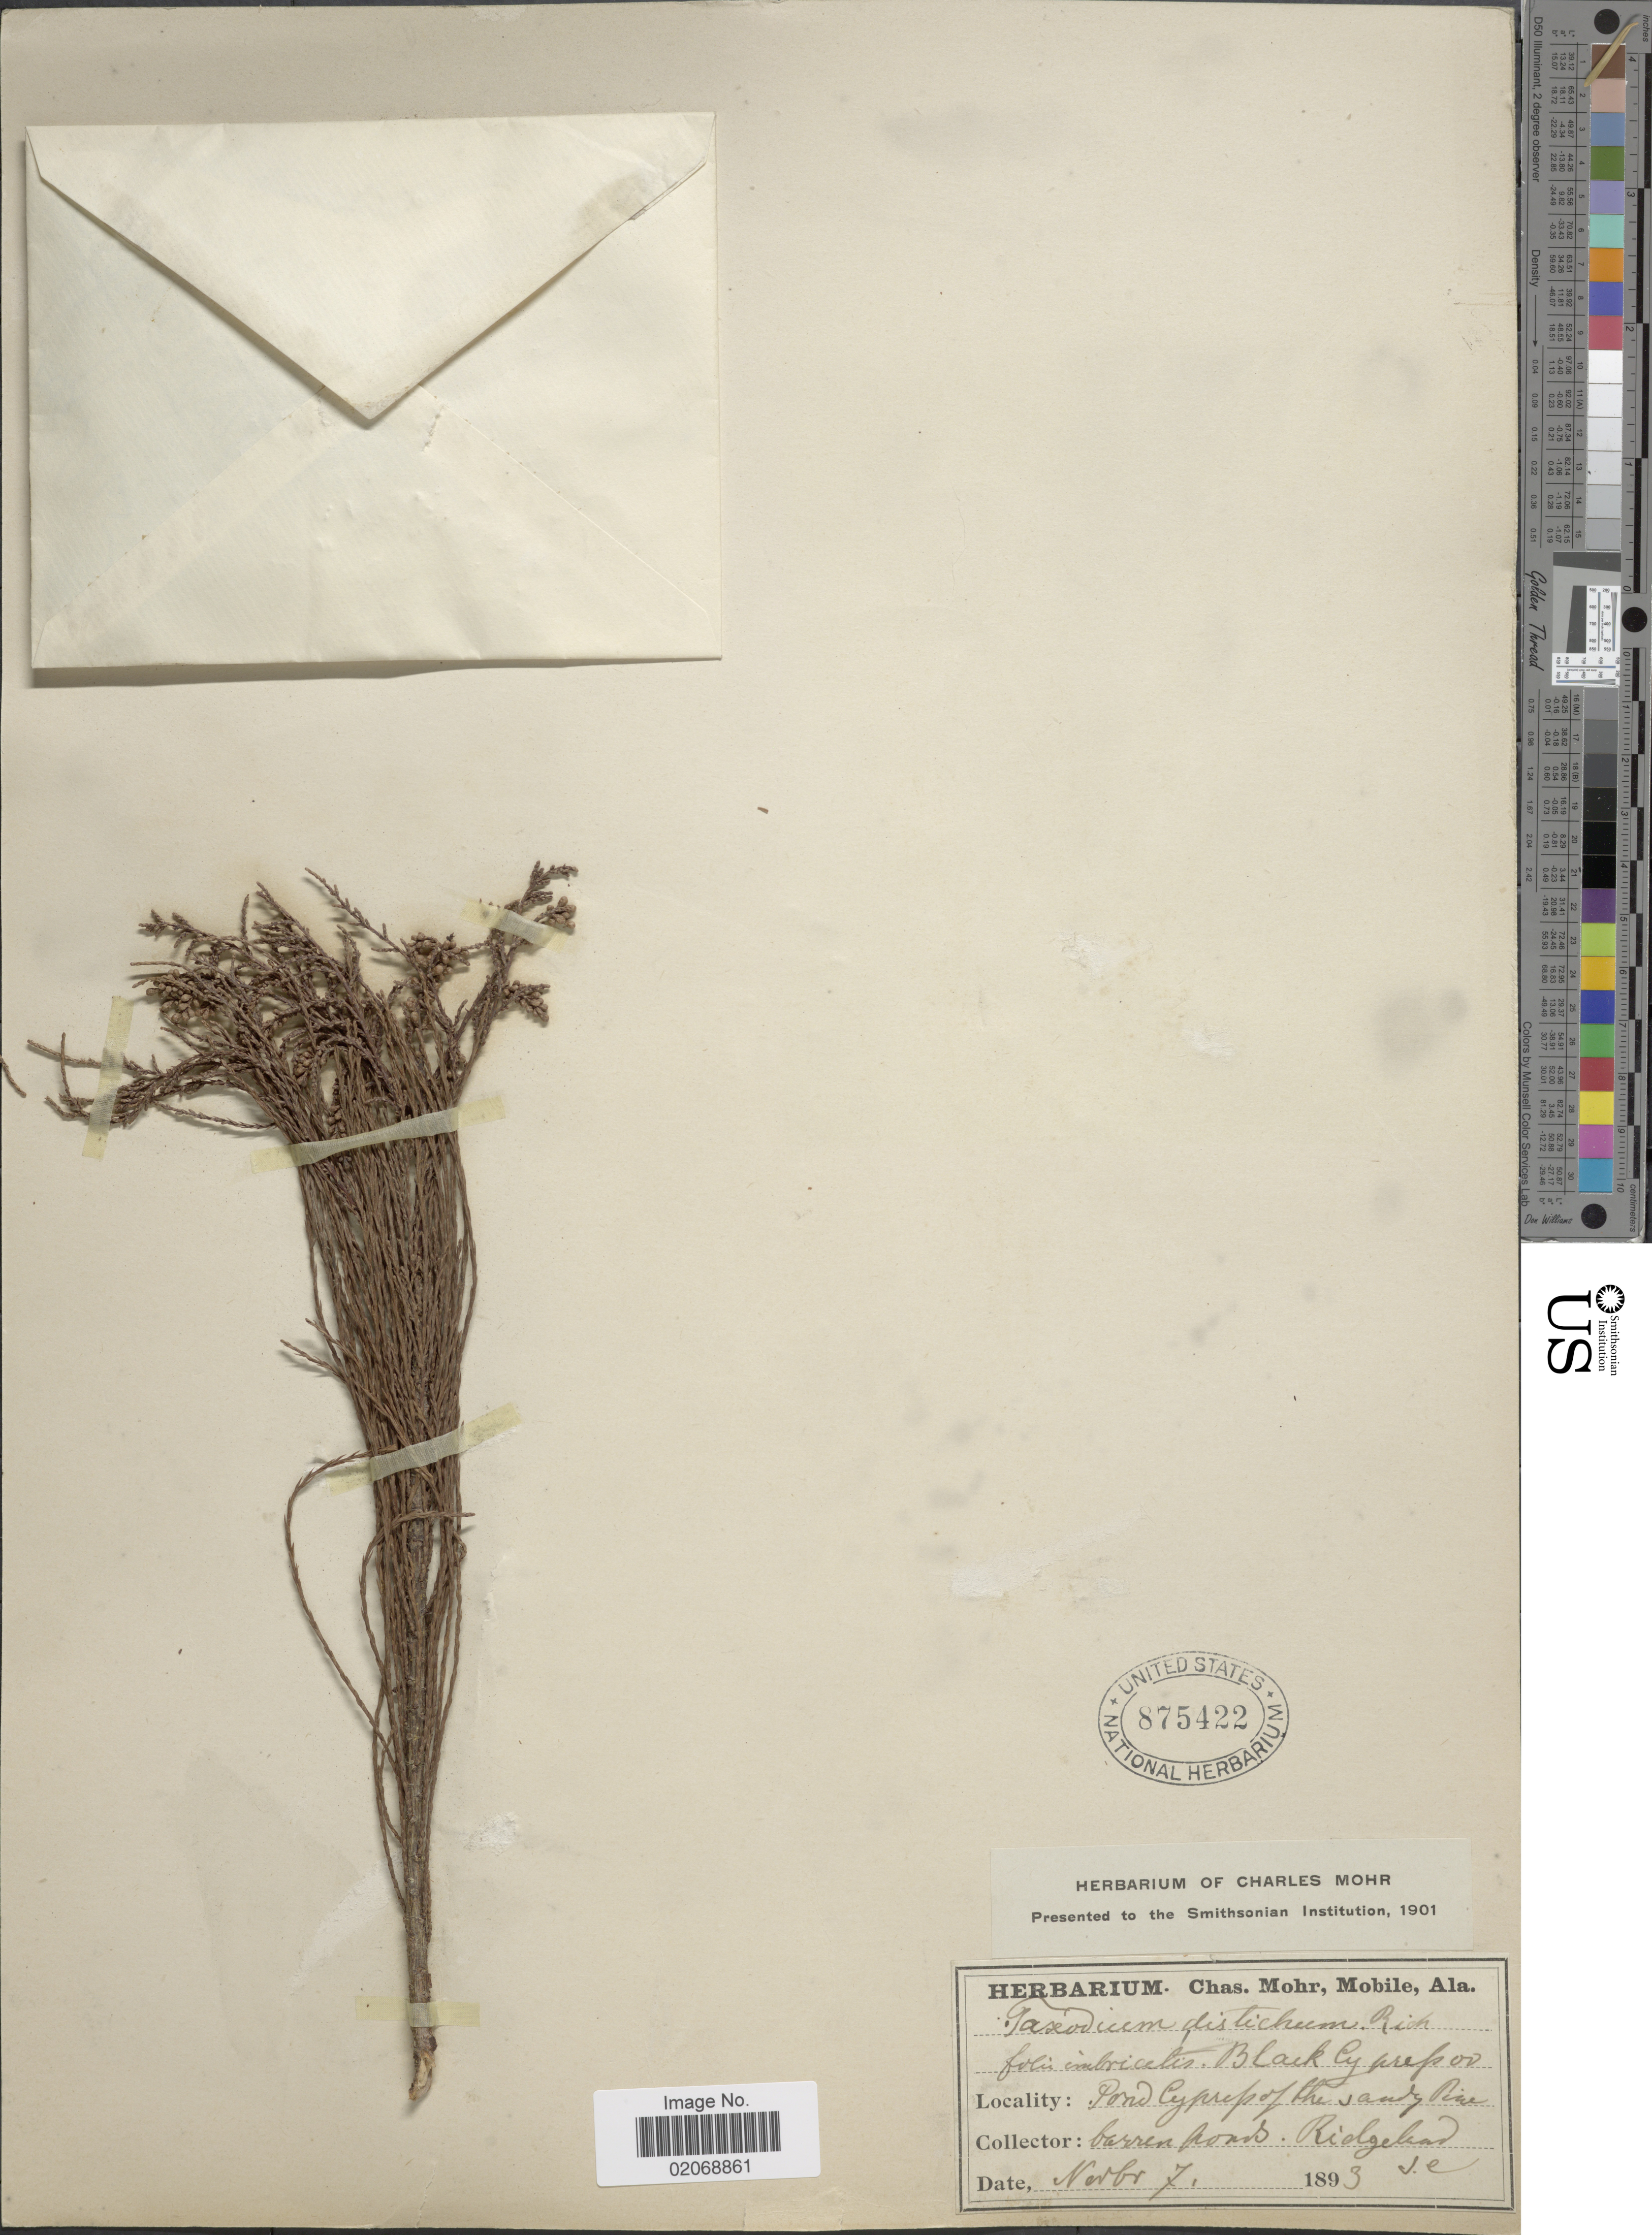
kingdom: Plantae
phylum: Tracheophyta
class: Pinopsida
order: Pinales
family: Cupressaceae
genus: Taxodium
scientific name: Taxodium ascendens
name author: Brongn.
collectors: ex herb. Charles Mohr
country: United States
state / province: South Carolina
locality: Pond Cypres of the Sandy Pine barren ponds, Ridgeland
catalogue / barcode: US 875422